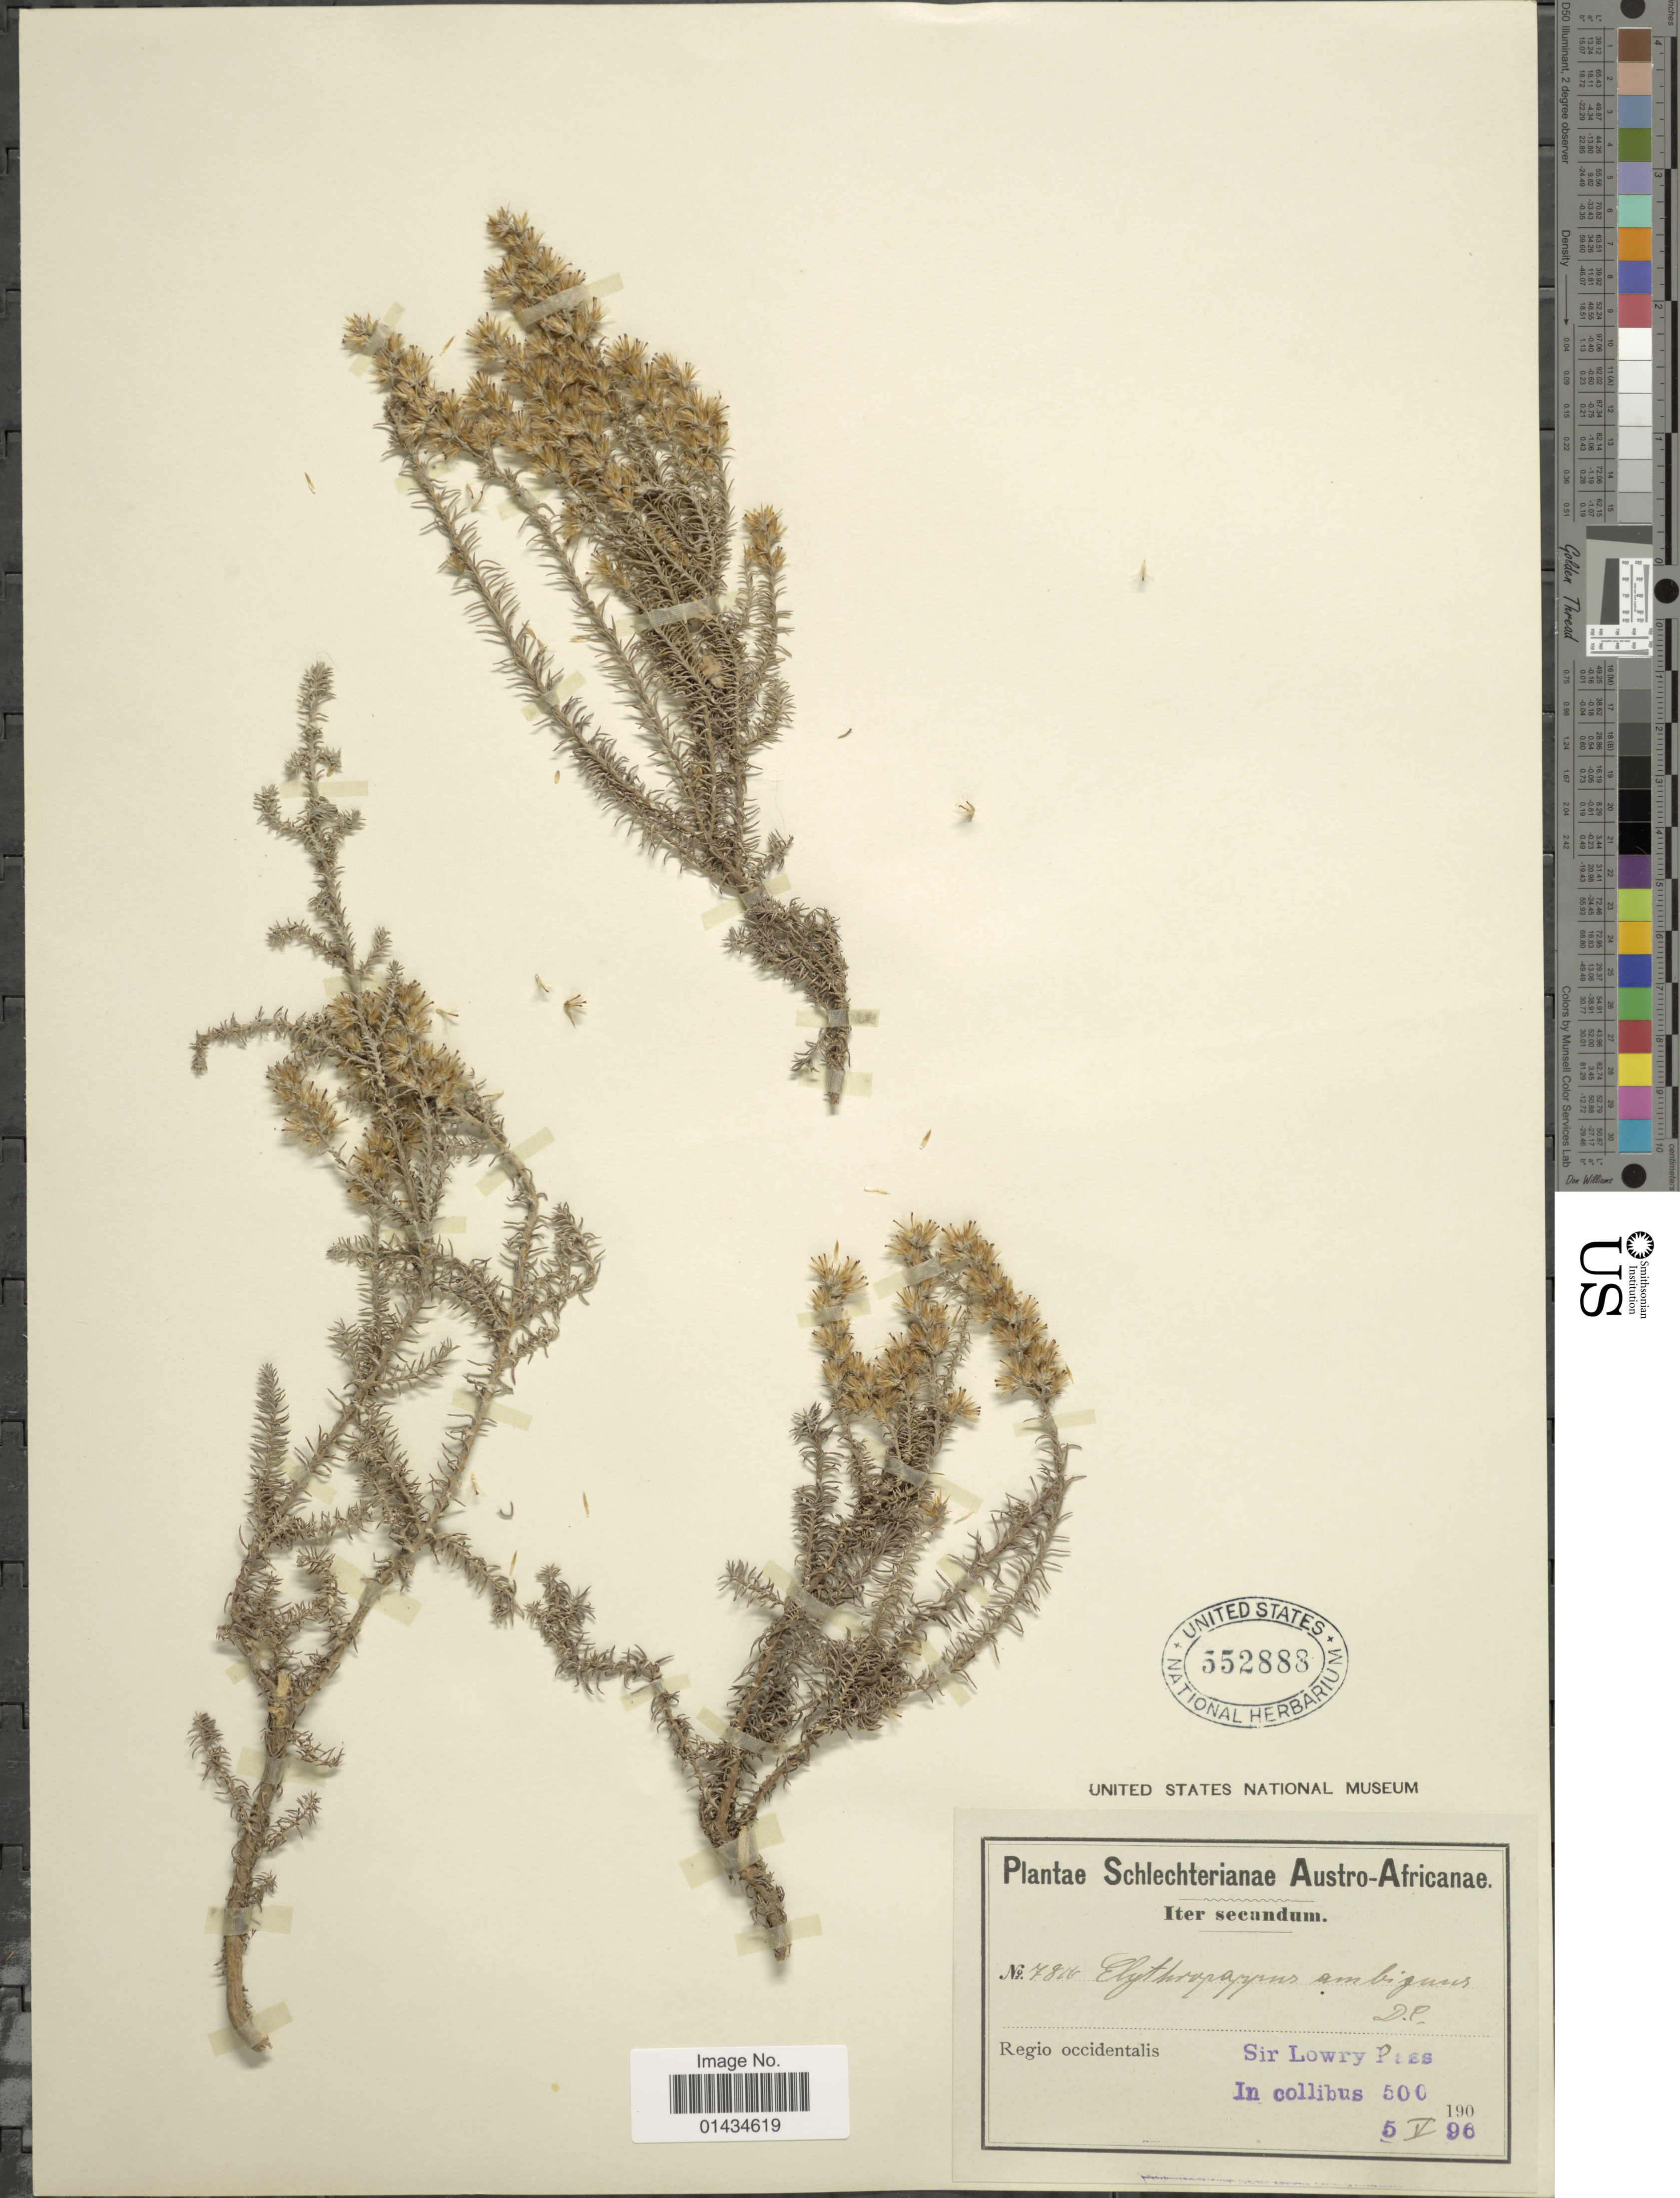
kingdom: Plantae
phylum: Tracheophyta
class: Magnoliopsida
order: Asterales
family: Asteraceae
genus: Elytropappus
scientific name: Elytropappus ambiguus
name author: DC.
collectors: Schlechter, --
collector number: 7811*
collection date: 1996-05-05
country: South Africa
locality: Asutro-Africanane, Regio occidentalis Sir Lowry Pas, in collibus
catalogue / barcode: US 552888